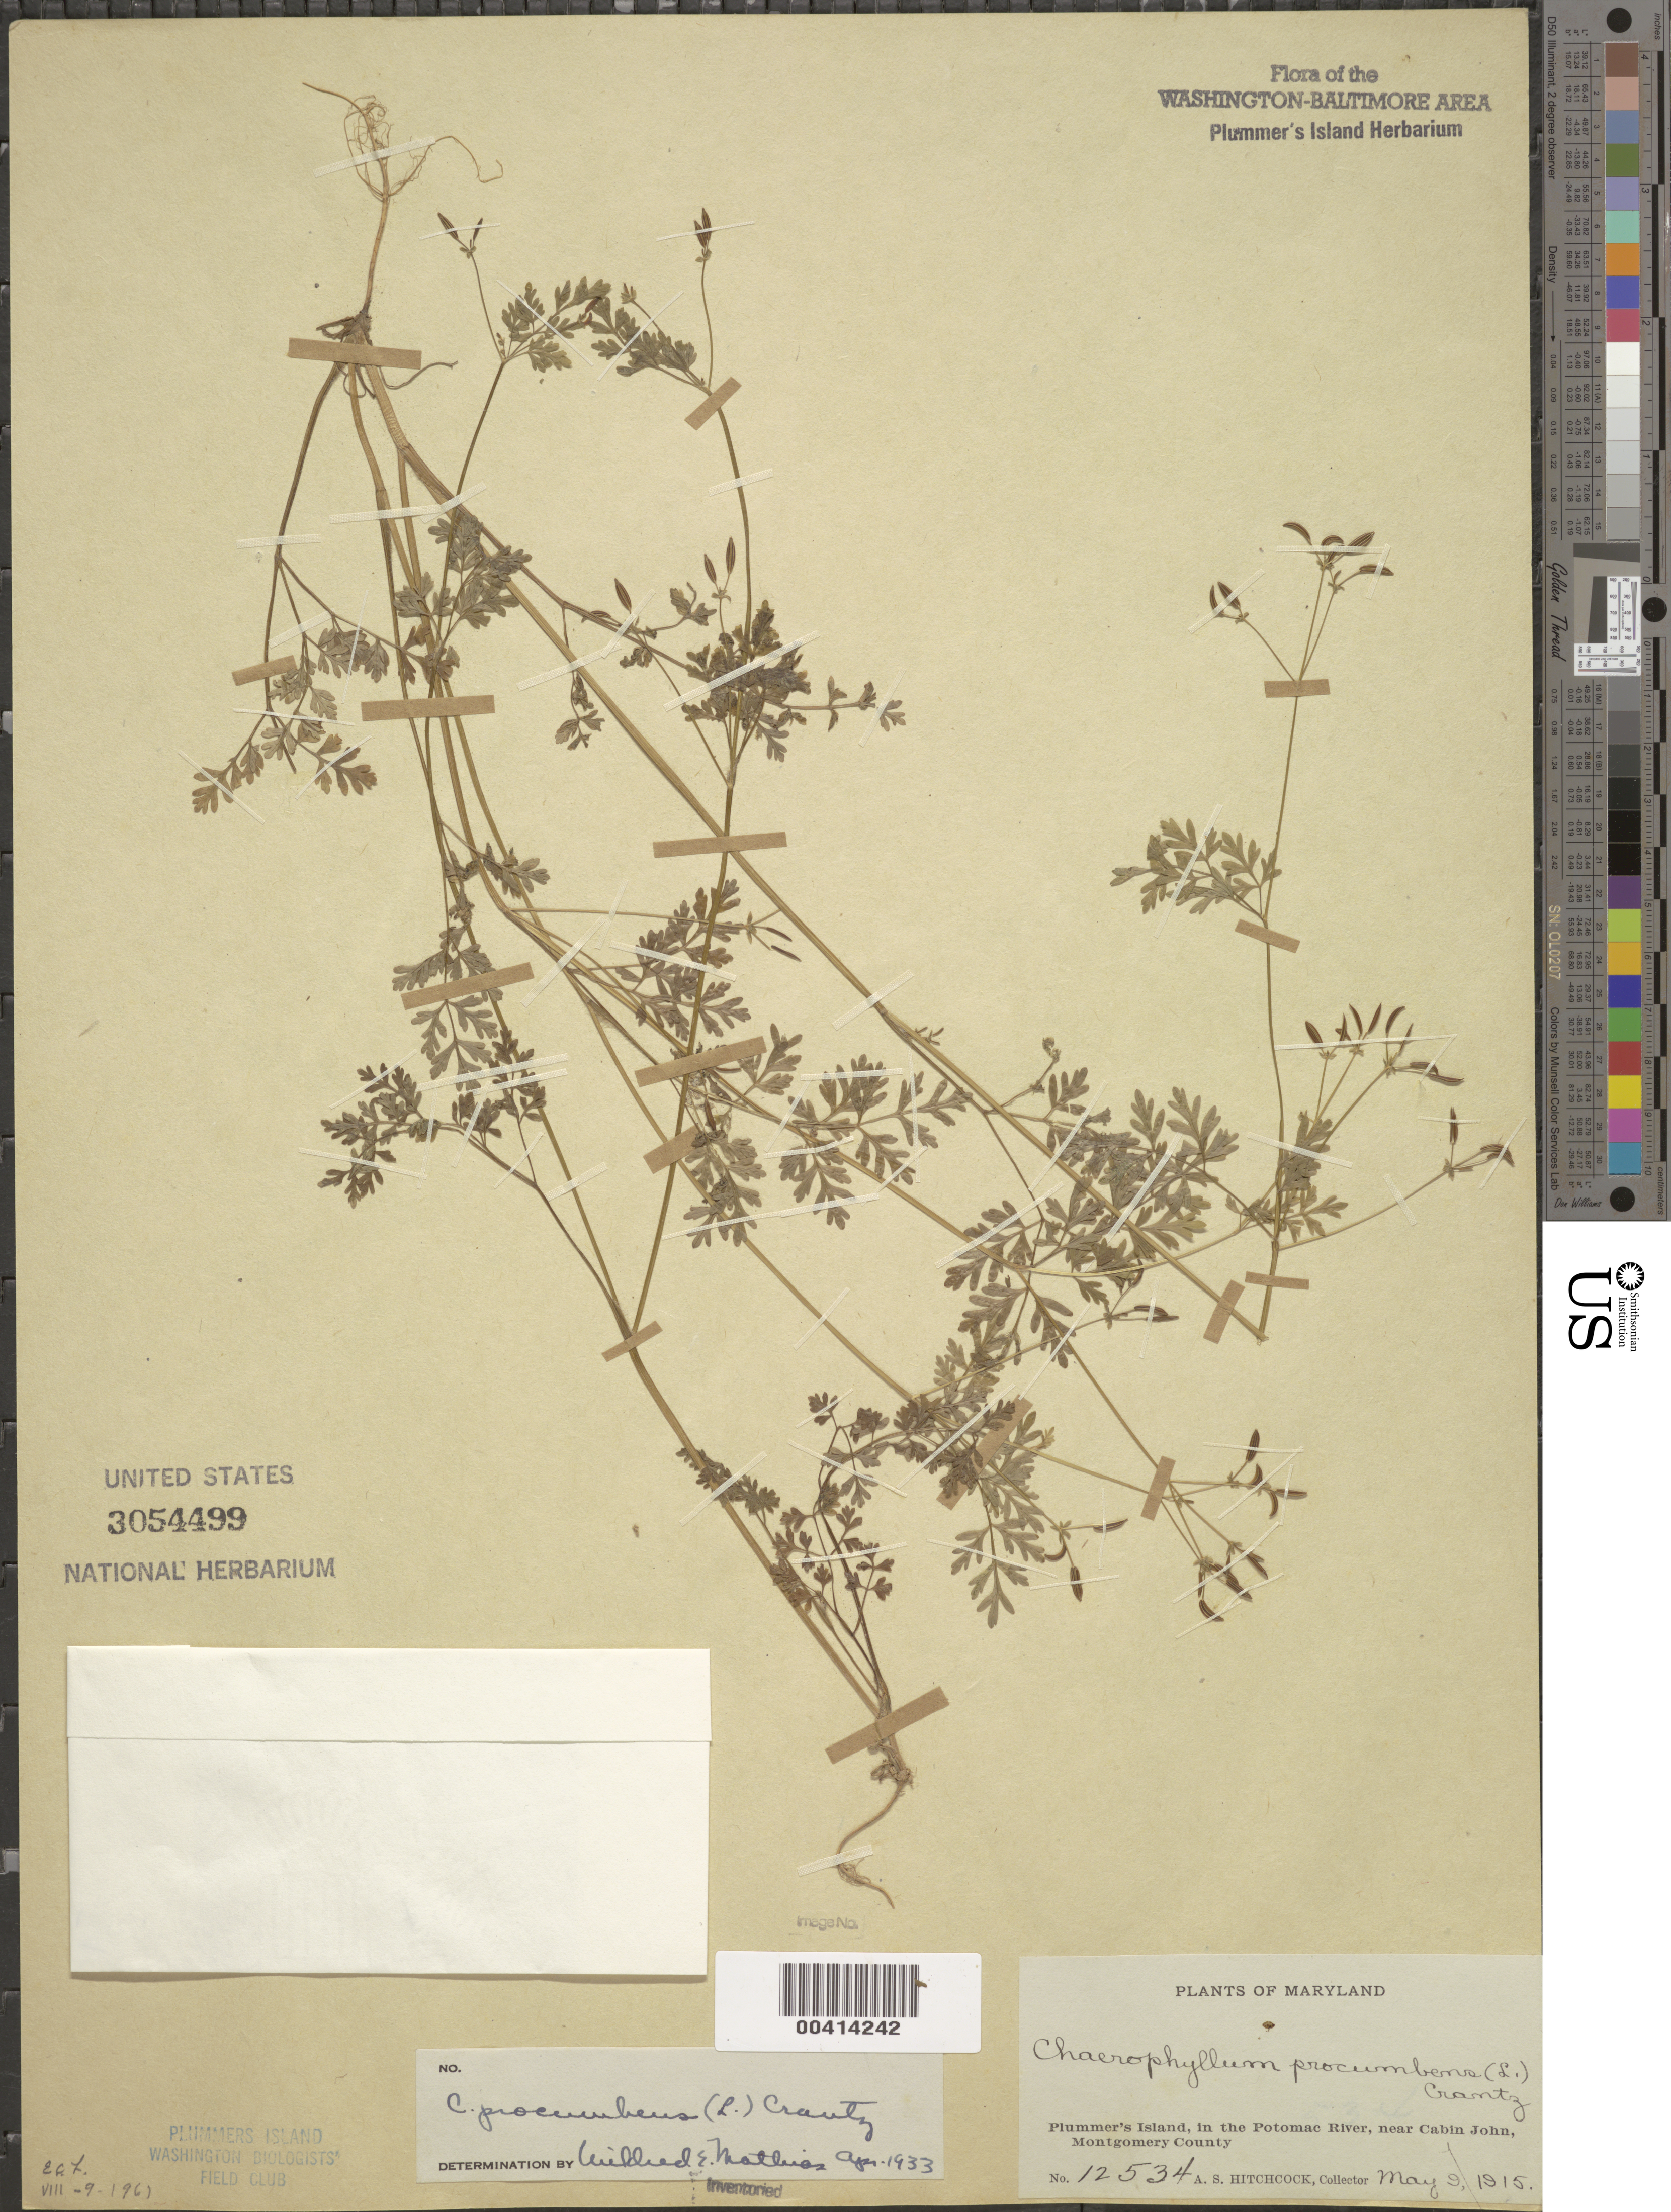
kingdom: Plantae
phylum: Tracheophyta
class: Magnoliopsida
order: Apiales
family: Apiaceae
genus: Chaerophyllum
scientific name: Chaerophyllum procumbens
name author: (L.) Crantz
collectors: A. S. Hitchcock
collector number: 12534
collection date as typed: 09 May 1915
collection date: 1915-05-09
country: United States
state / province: Maryland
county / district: Montgomery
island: Plummers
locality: Plummer's Island C. & O. Canal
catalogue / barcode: US 3054499